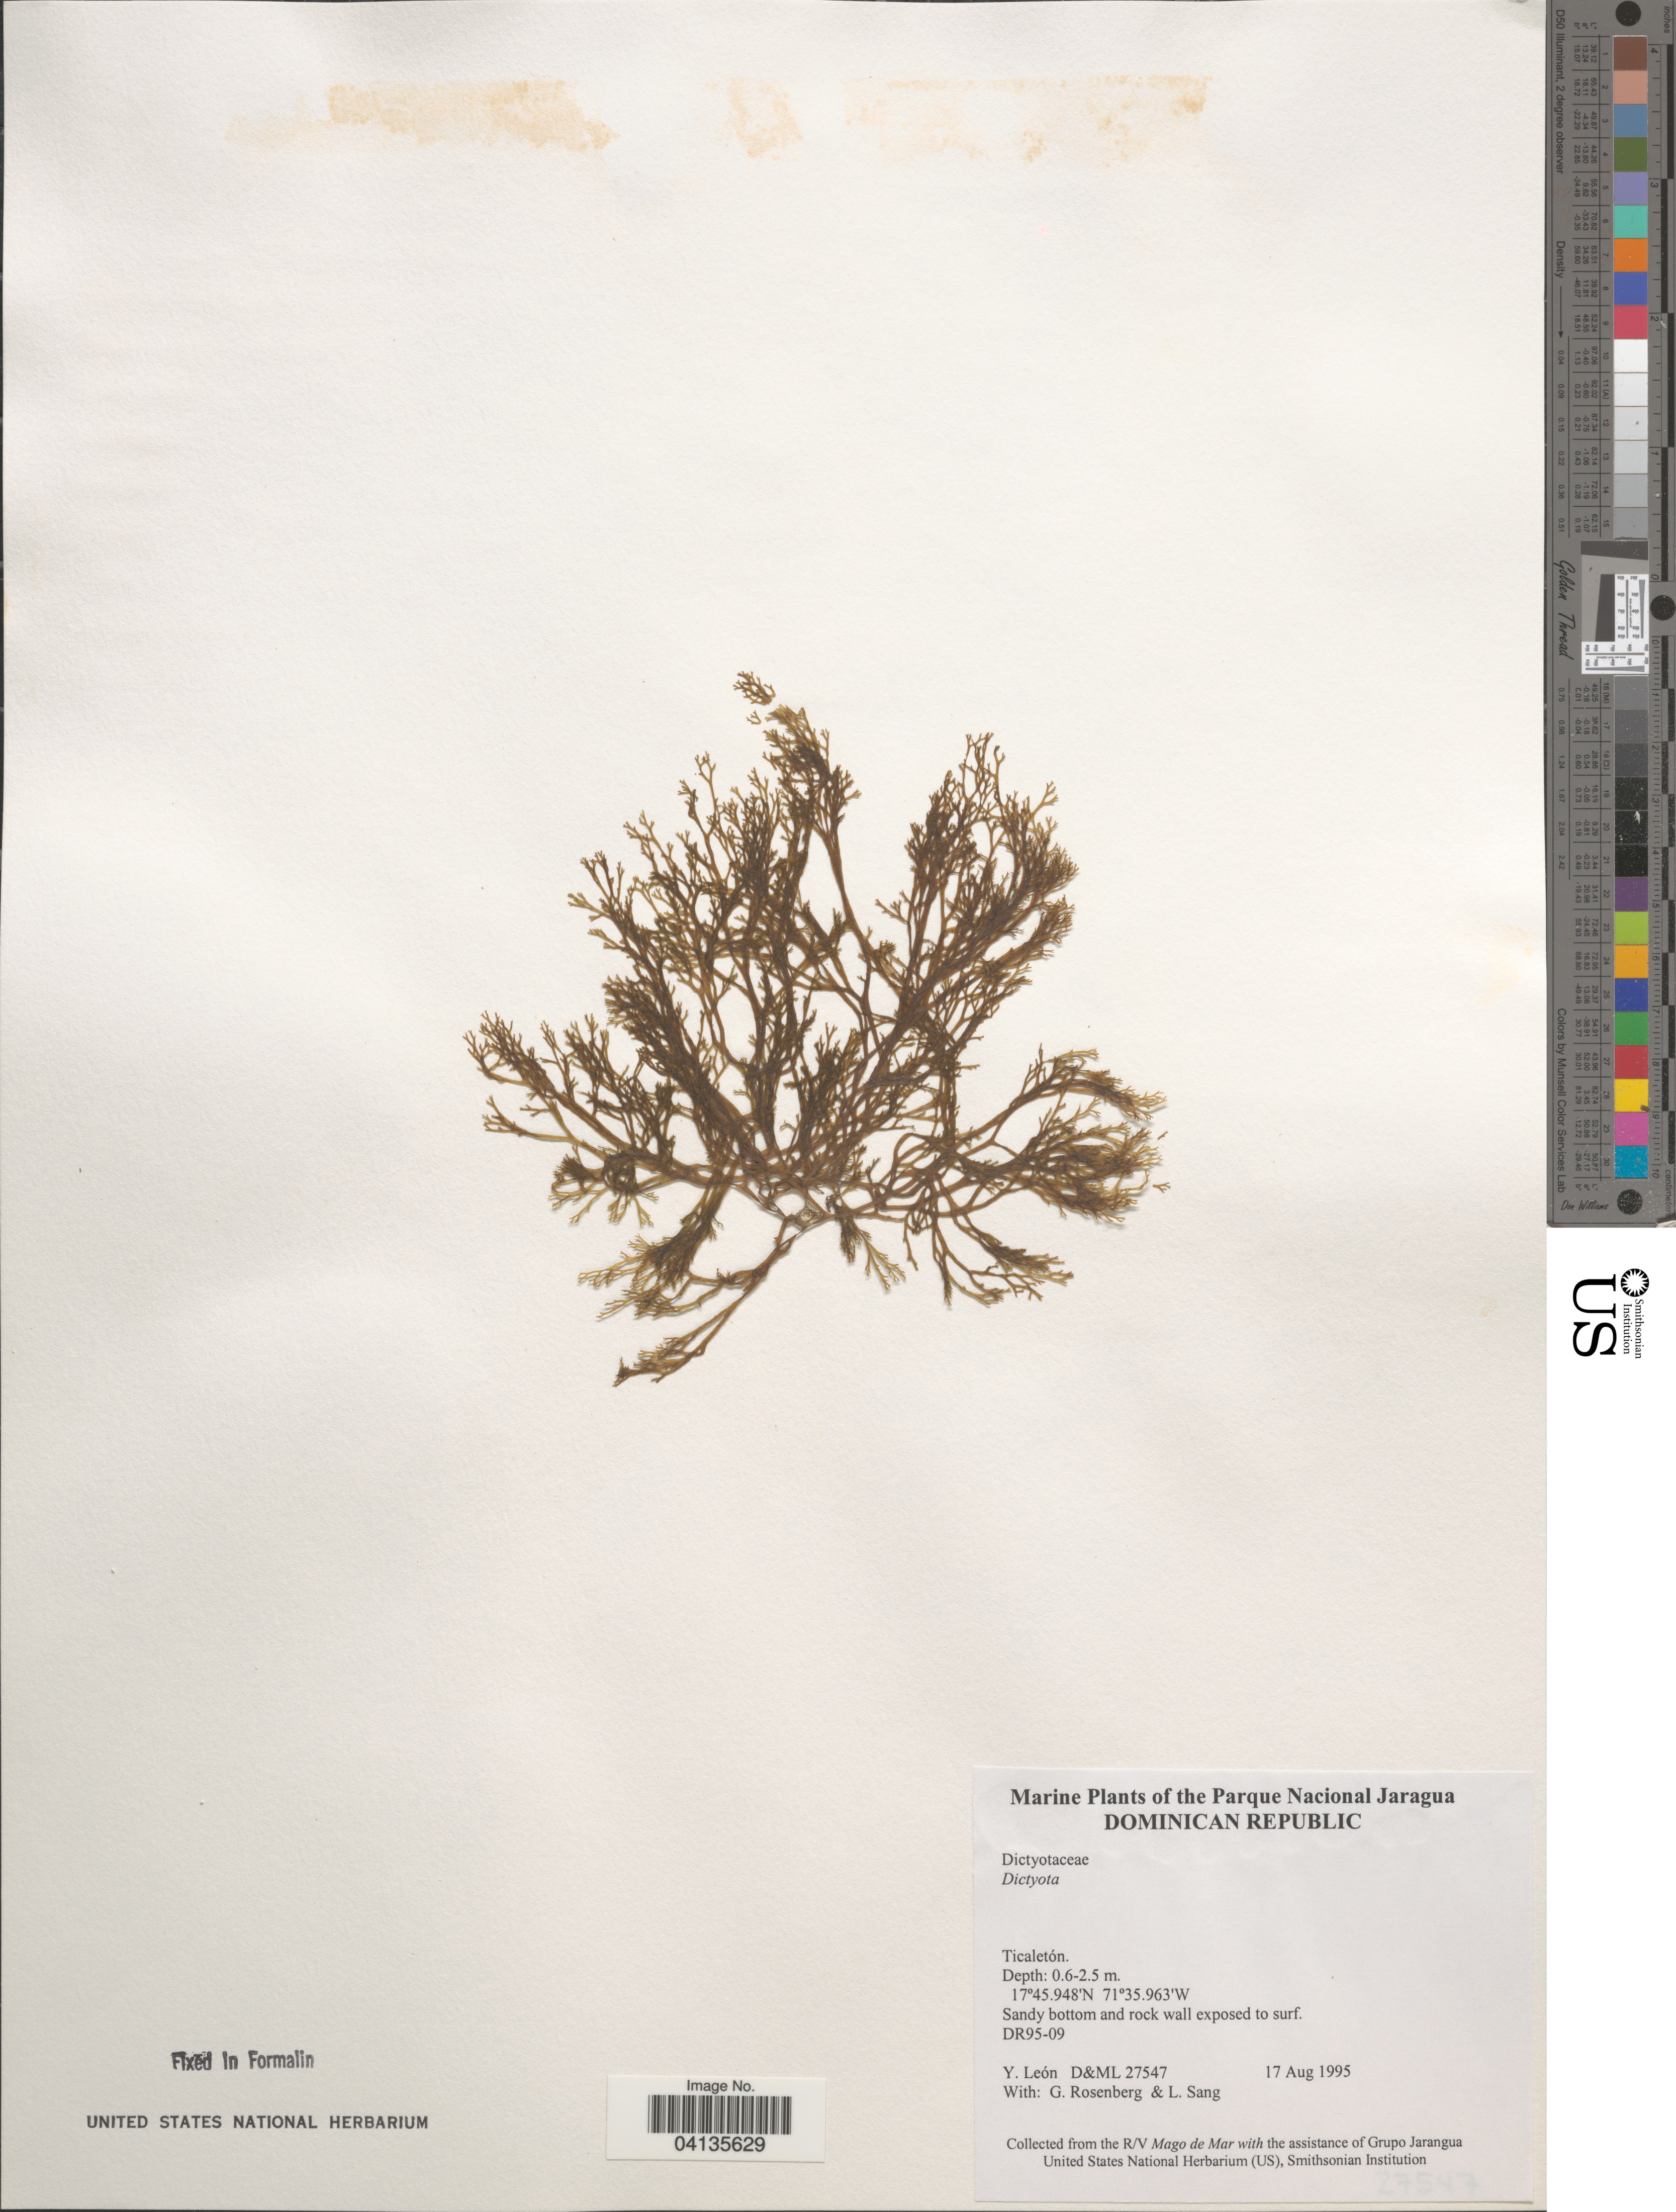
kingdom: Chromista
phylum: Ochrophyta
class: Phaeophyceae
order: Dictyotales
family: Dictyotaceae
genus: Dictyota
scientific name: Dictyota sp.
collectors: Y. León, G. Rosenberg & L. Sang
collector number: D&ML27547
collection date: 1995-08-17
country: Dominican Republic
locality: Parque Nacional Jaragua. Ticaletón.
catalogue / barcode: US 238519